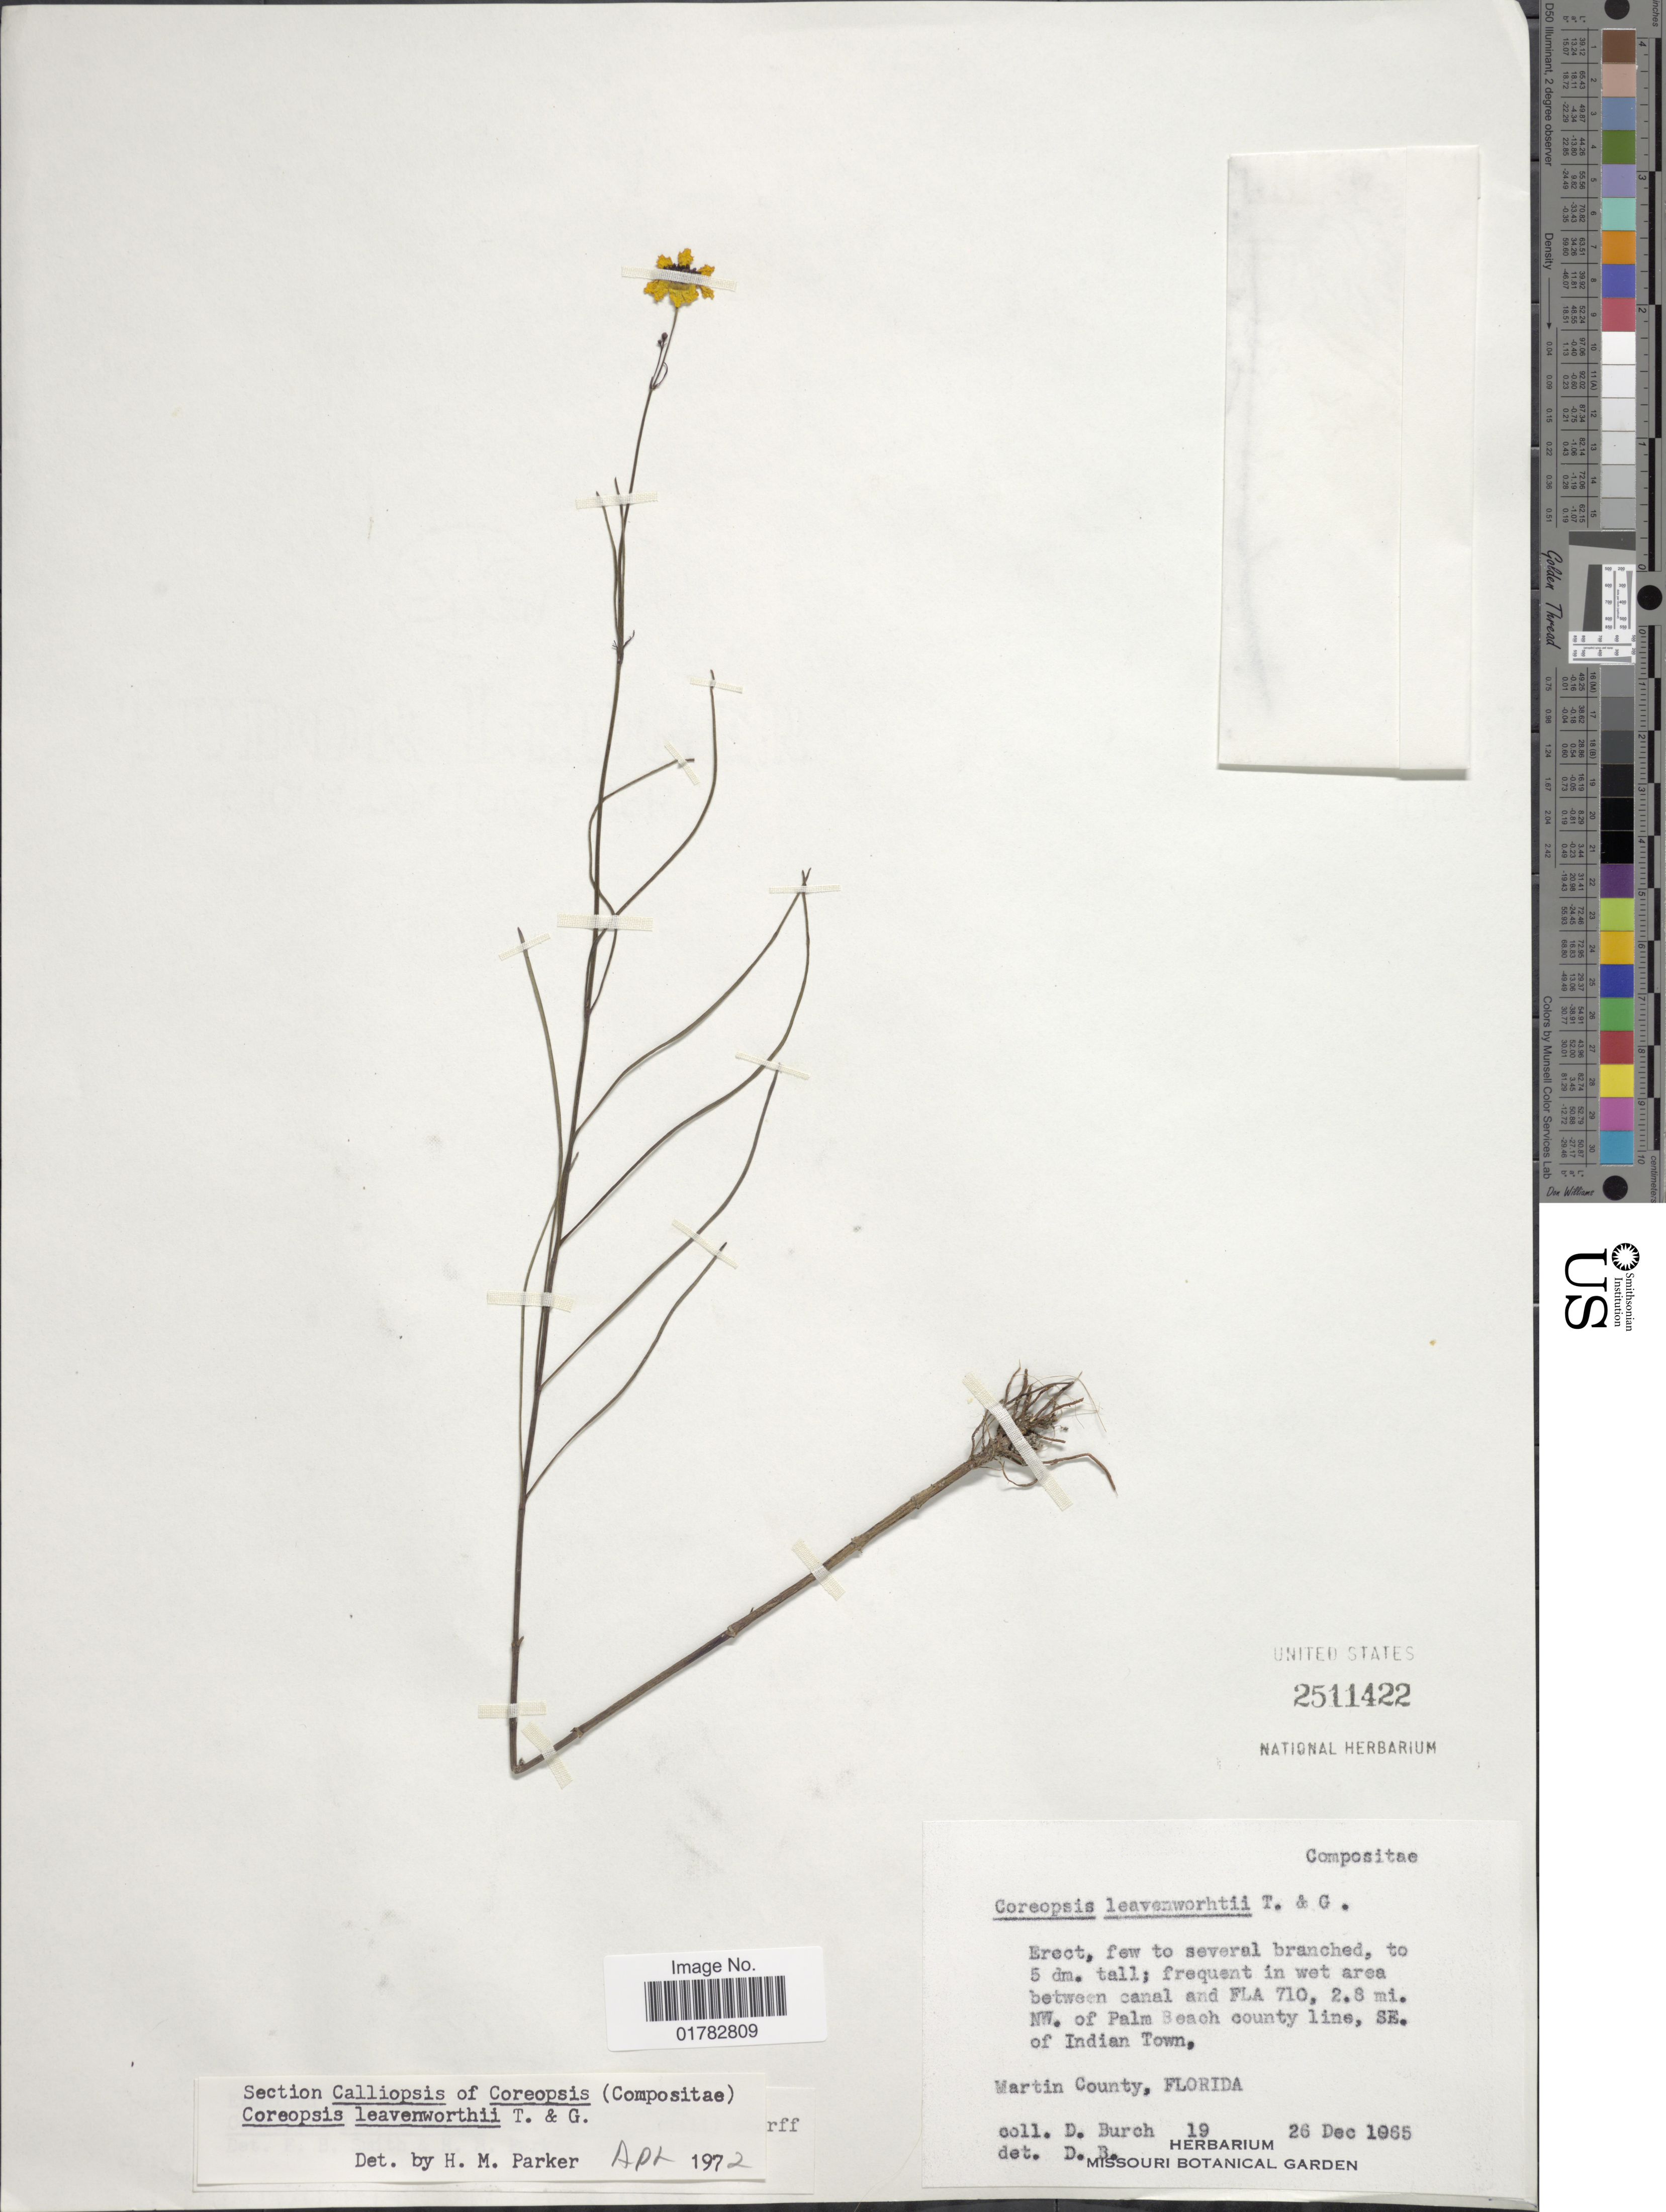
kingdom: Plantae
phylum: Tracheophyta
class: Magnoliopsida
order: Asterales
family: Asteraceae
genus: Coreopsis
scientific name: Coreopsis leavenworthii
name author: Torr. & A. Gray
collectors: D. Burch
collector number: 19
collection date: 1965-12-26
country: United States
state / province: Florida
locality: Frequent in wet area between canal and Fla 710, 2.8 mi. NW. of Palma Seach county line, SE. of Indian Town, Martin County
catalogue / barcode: US 2511422